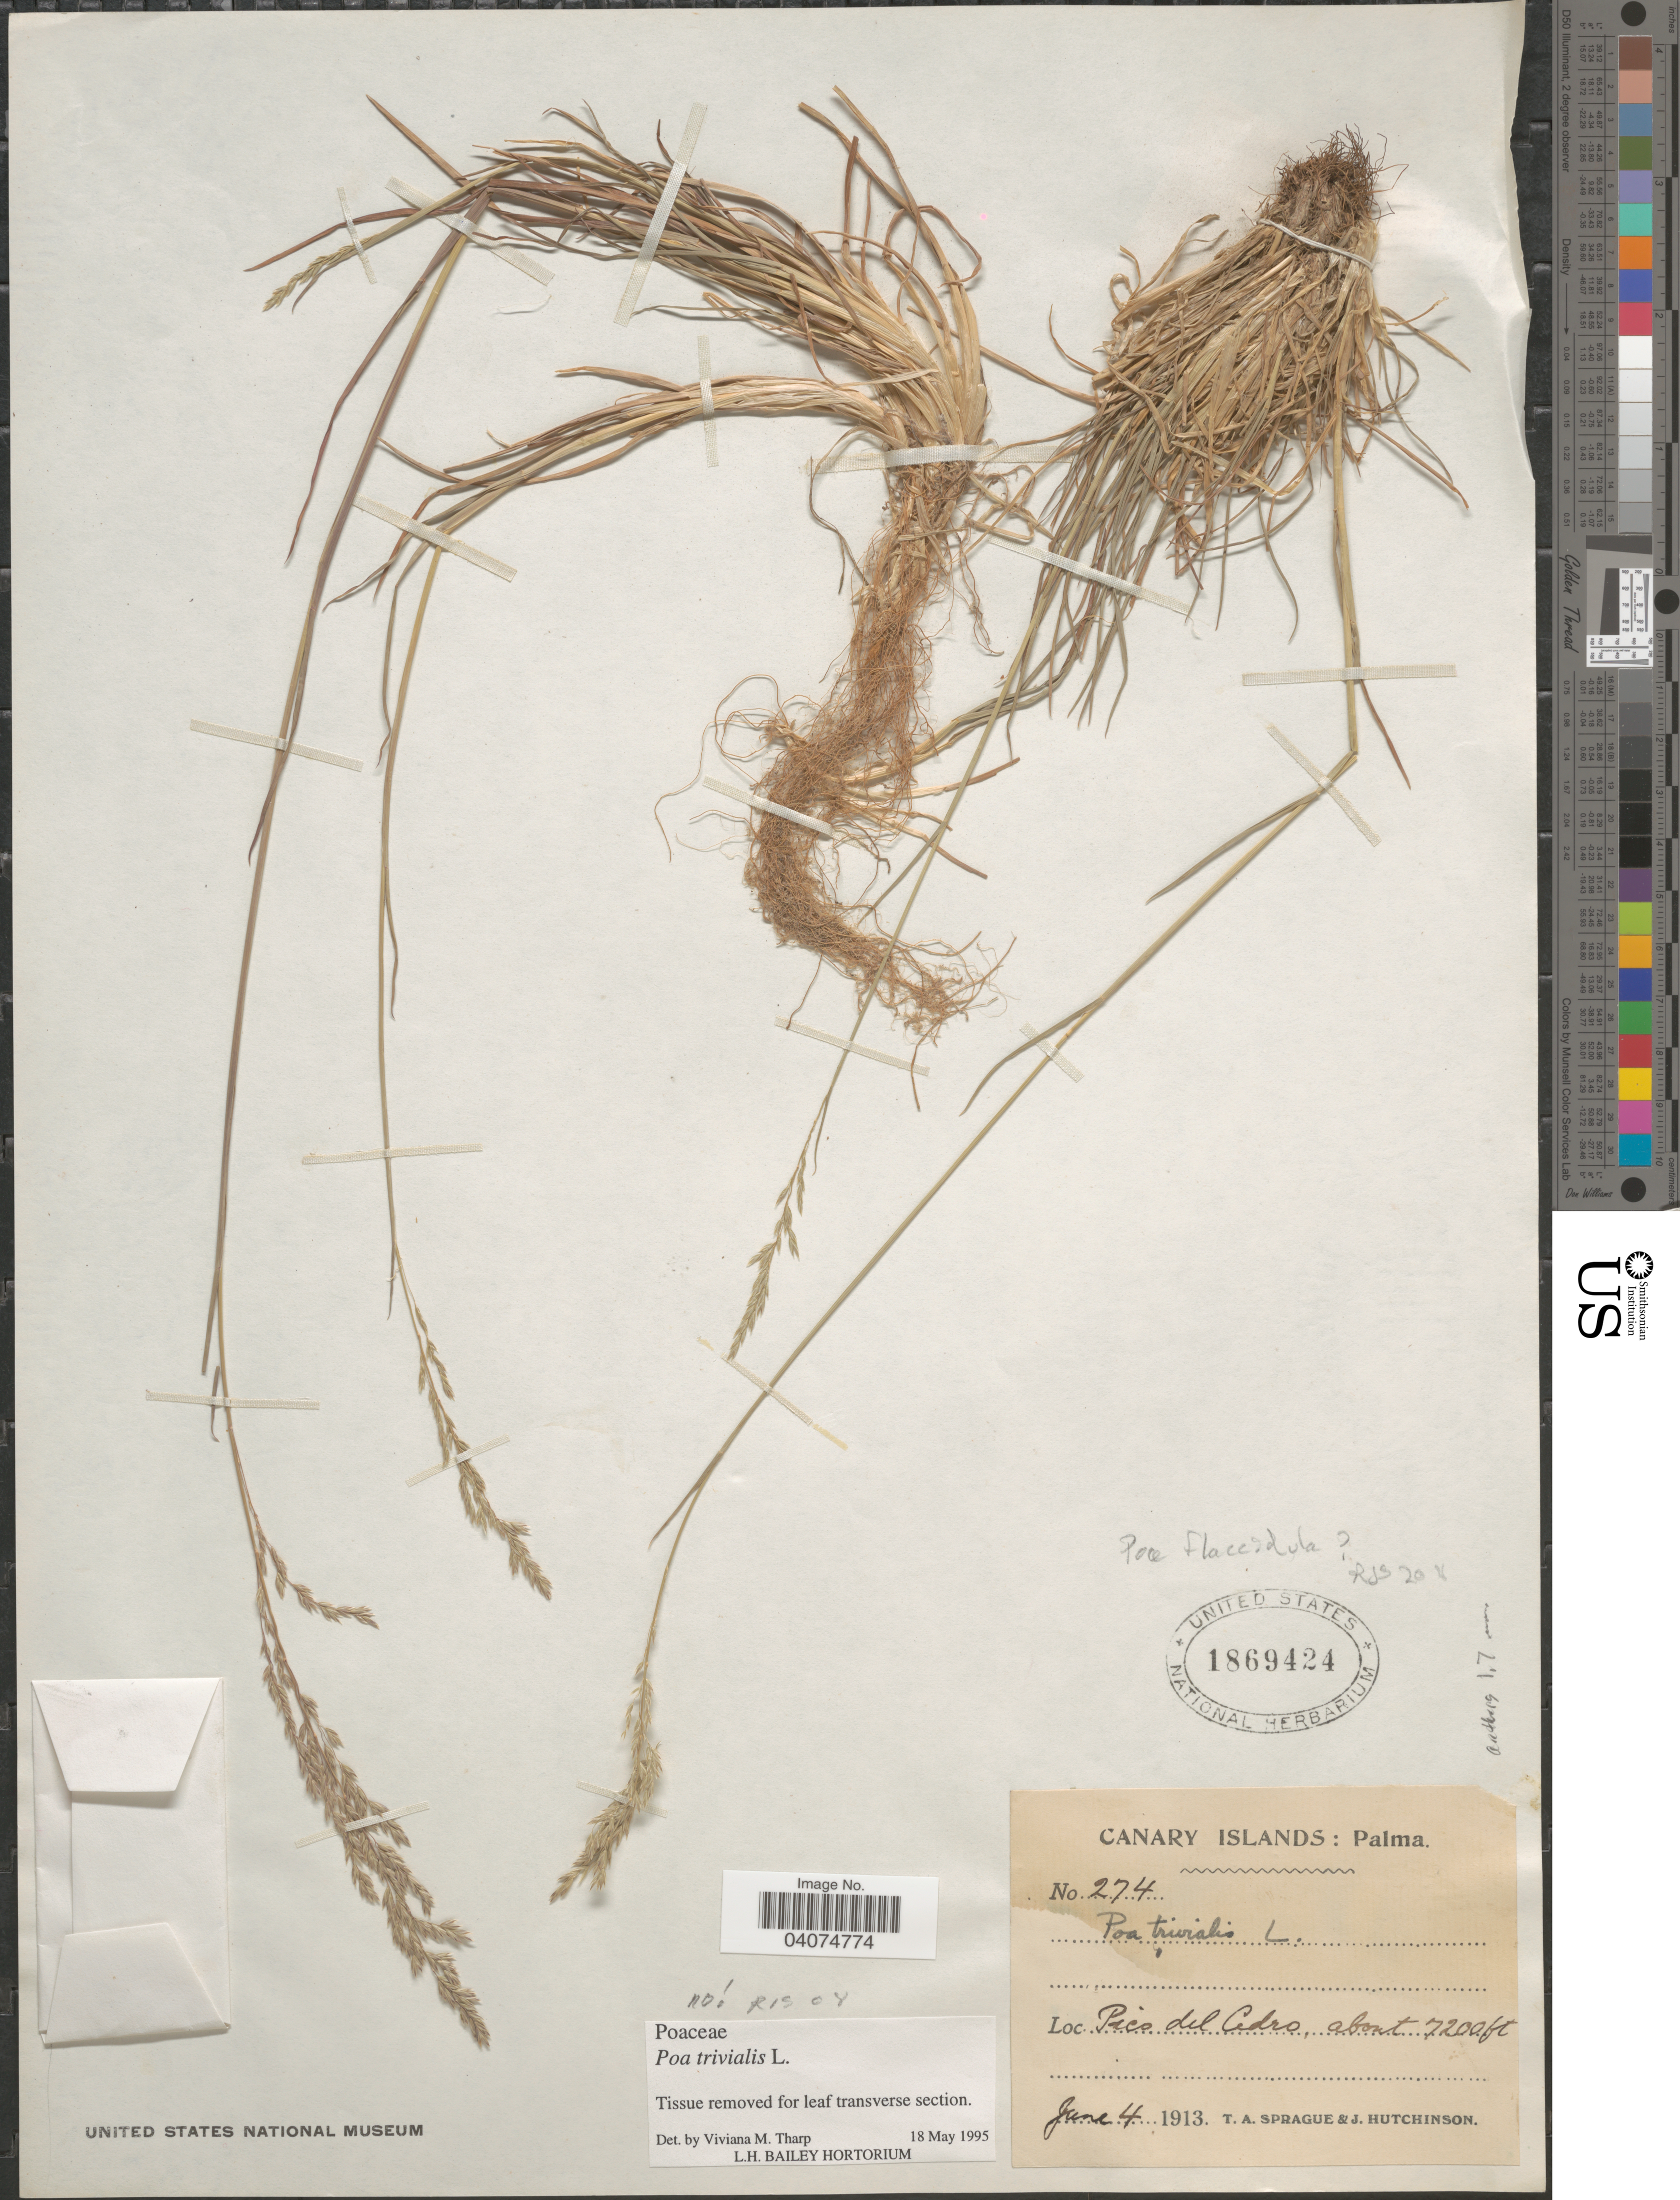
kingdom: Plantae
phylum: Tracheophyta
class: Liliopsida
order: Poales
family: Poaceae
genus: Poa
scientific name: Poa flaccidula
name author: Boiss. & Reut.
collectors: T. A. Sprague & J. Hutchinson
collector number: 274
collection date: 1913-06-04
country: Spain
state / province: Canarias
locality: Canary Islands: Palma. Pico del Cedro.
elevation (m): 2195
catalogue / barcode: US 1869424